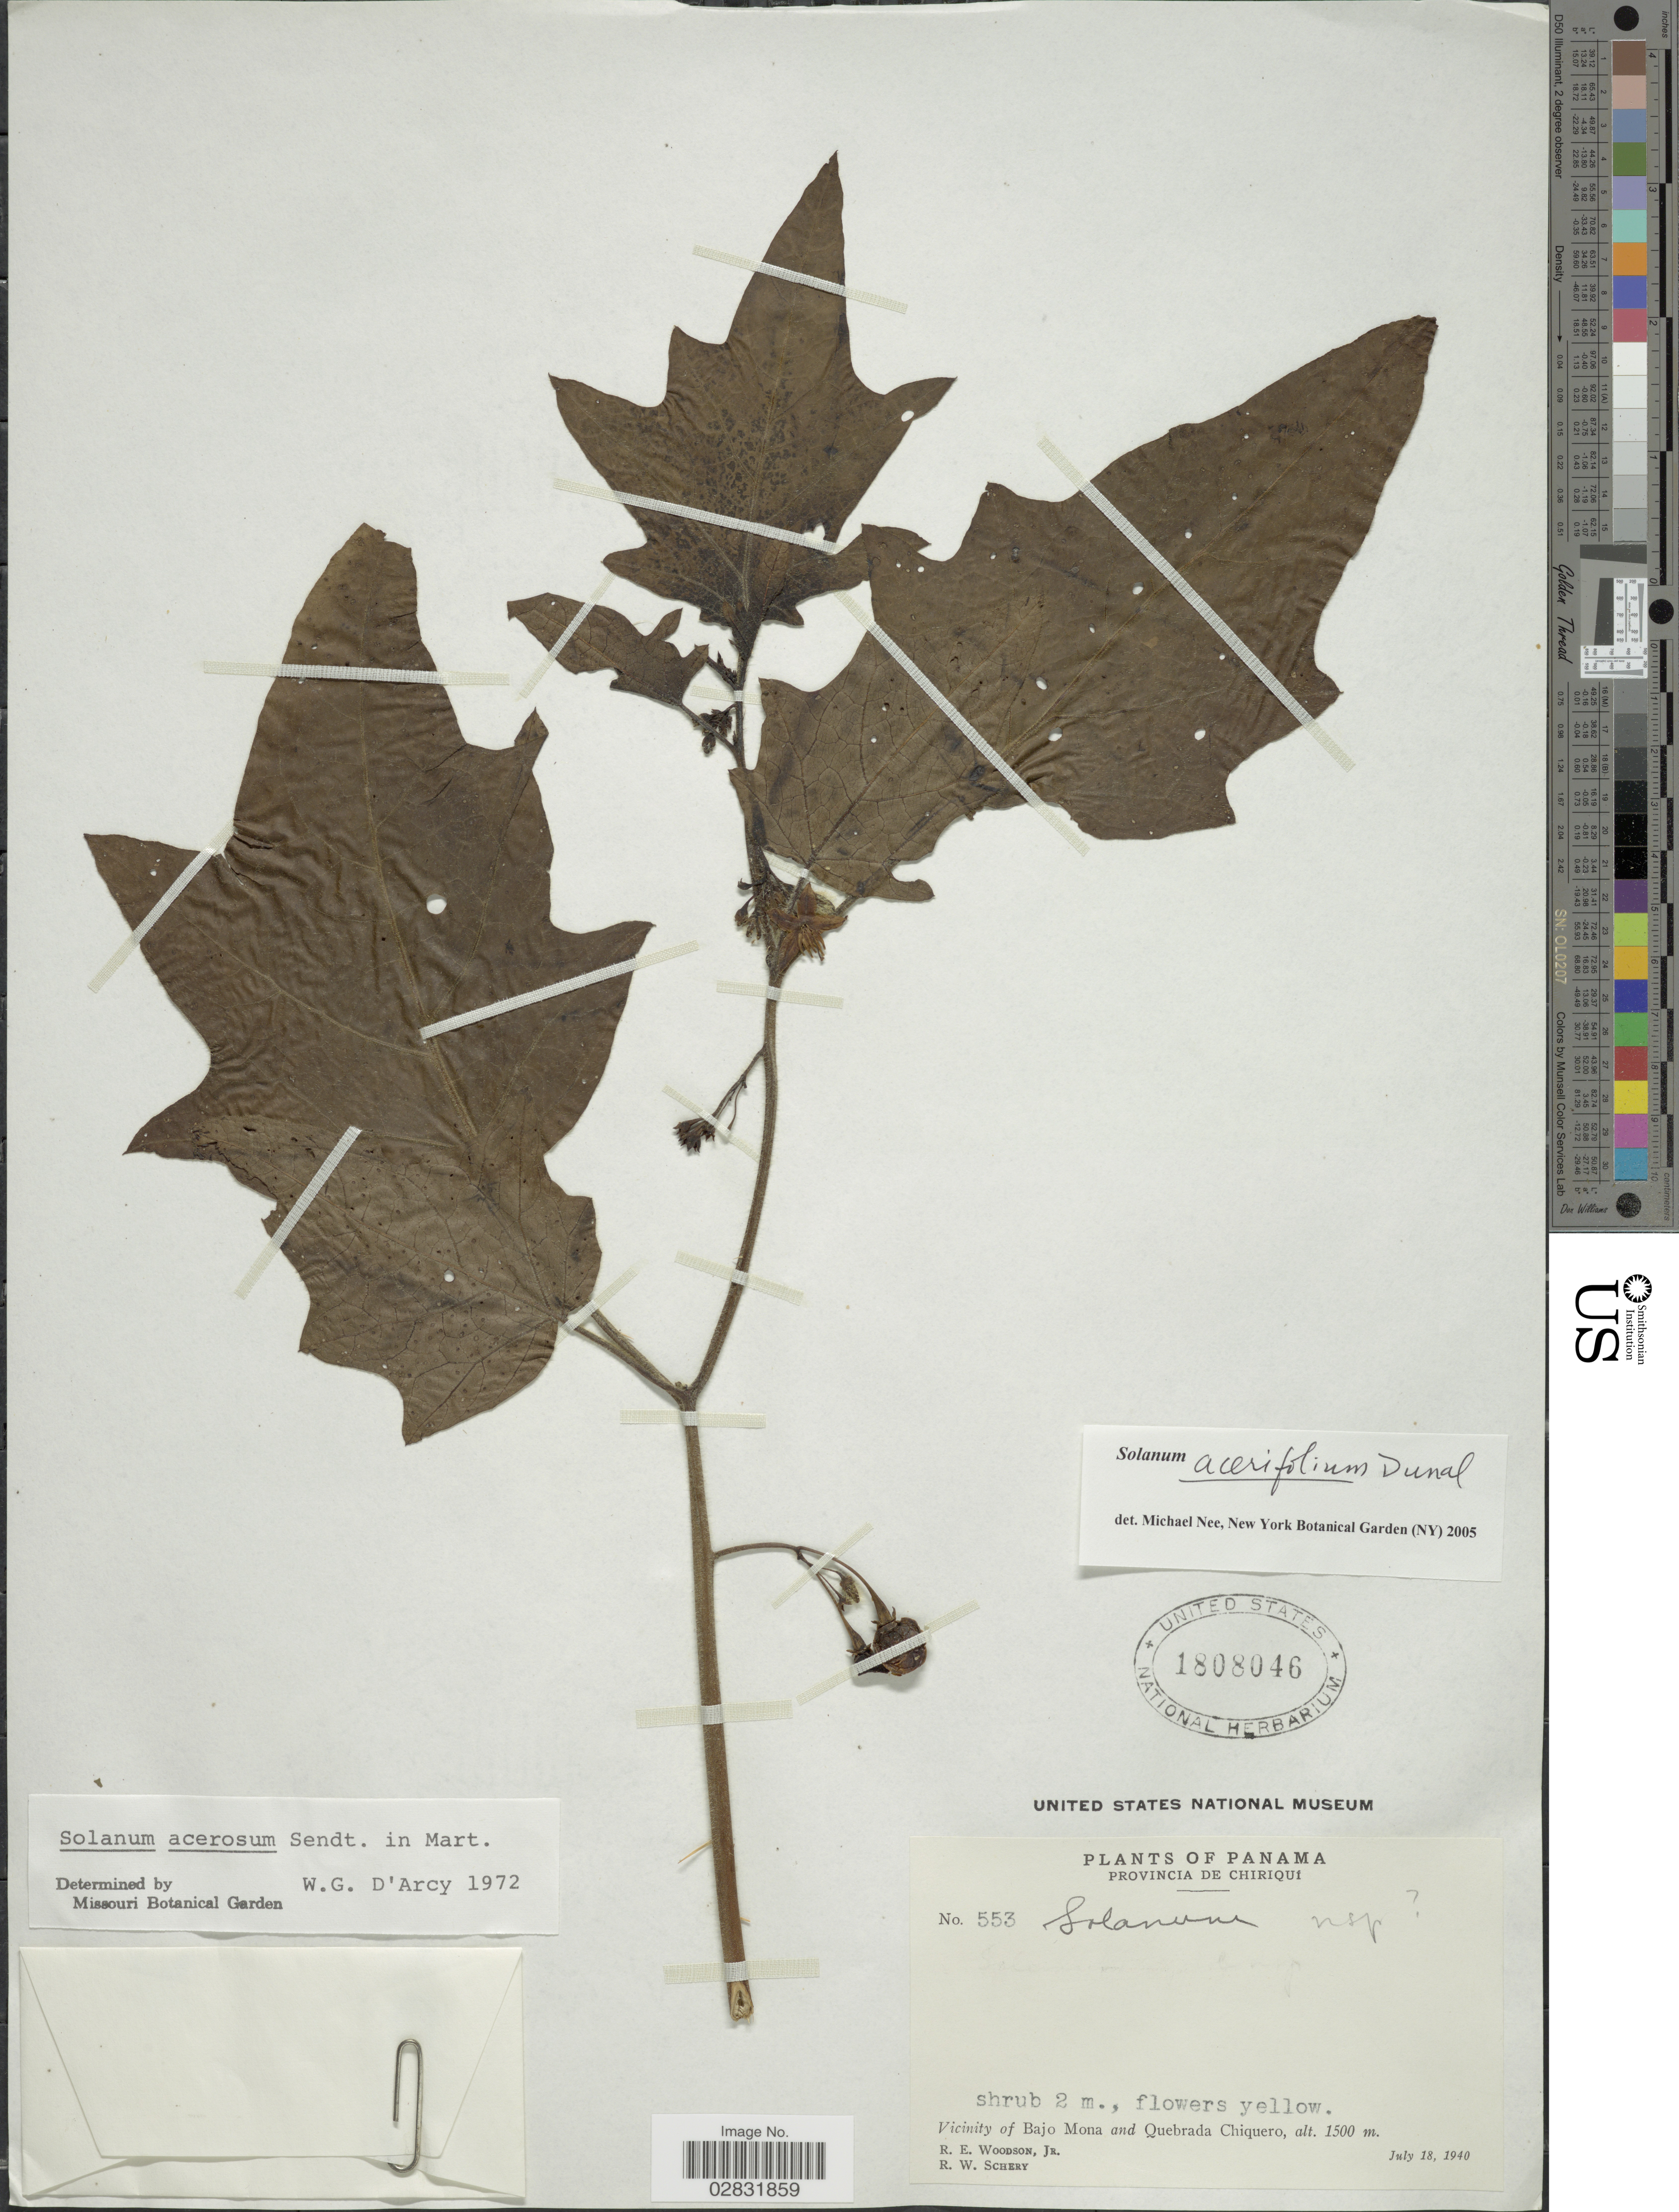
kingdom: Plantae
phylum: Tracheophyta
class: Magnoliopsida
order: Solanales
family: Solanaceae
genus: Solanum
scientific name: Solanum acerifolium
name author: Humb. & Bonpl. ex Dunal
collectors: R. E. Woodson & R. Shery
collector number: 553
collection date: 1940-07-18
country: Panama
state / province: Chiriqui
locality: Vicinity of Bajo Mona and Quebrada Chiquero.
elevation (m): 1500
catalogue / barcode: US 1808046